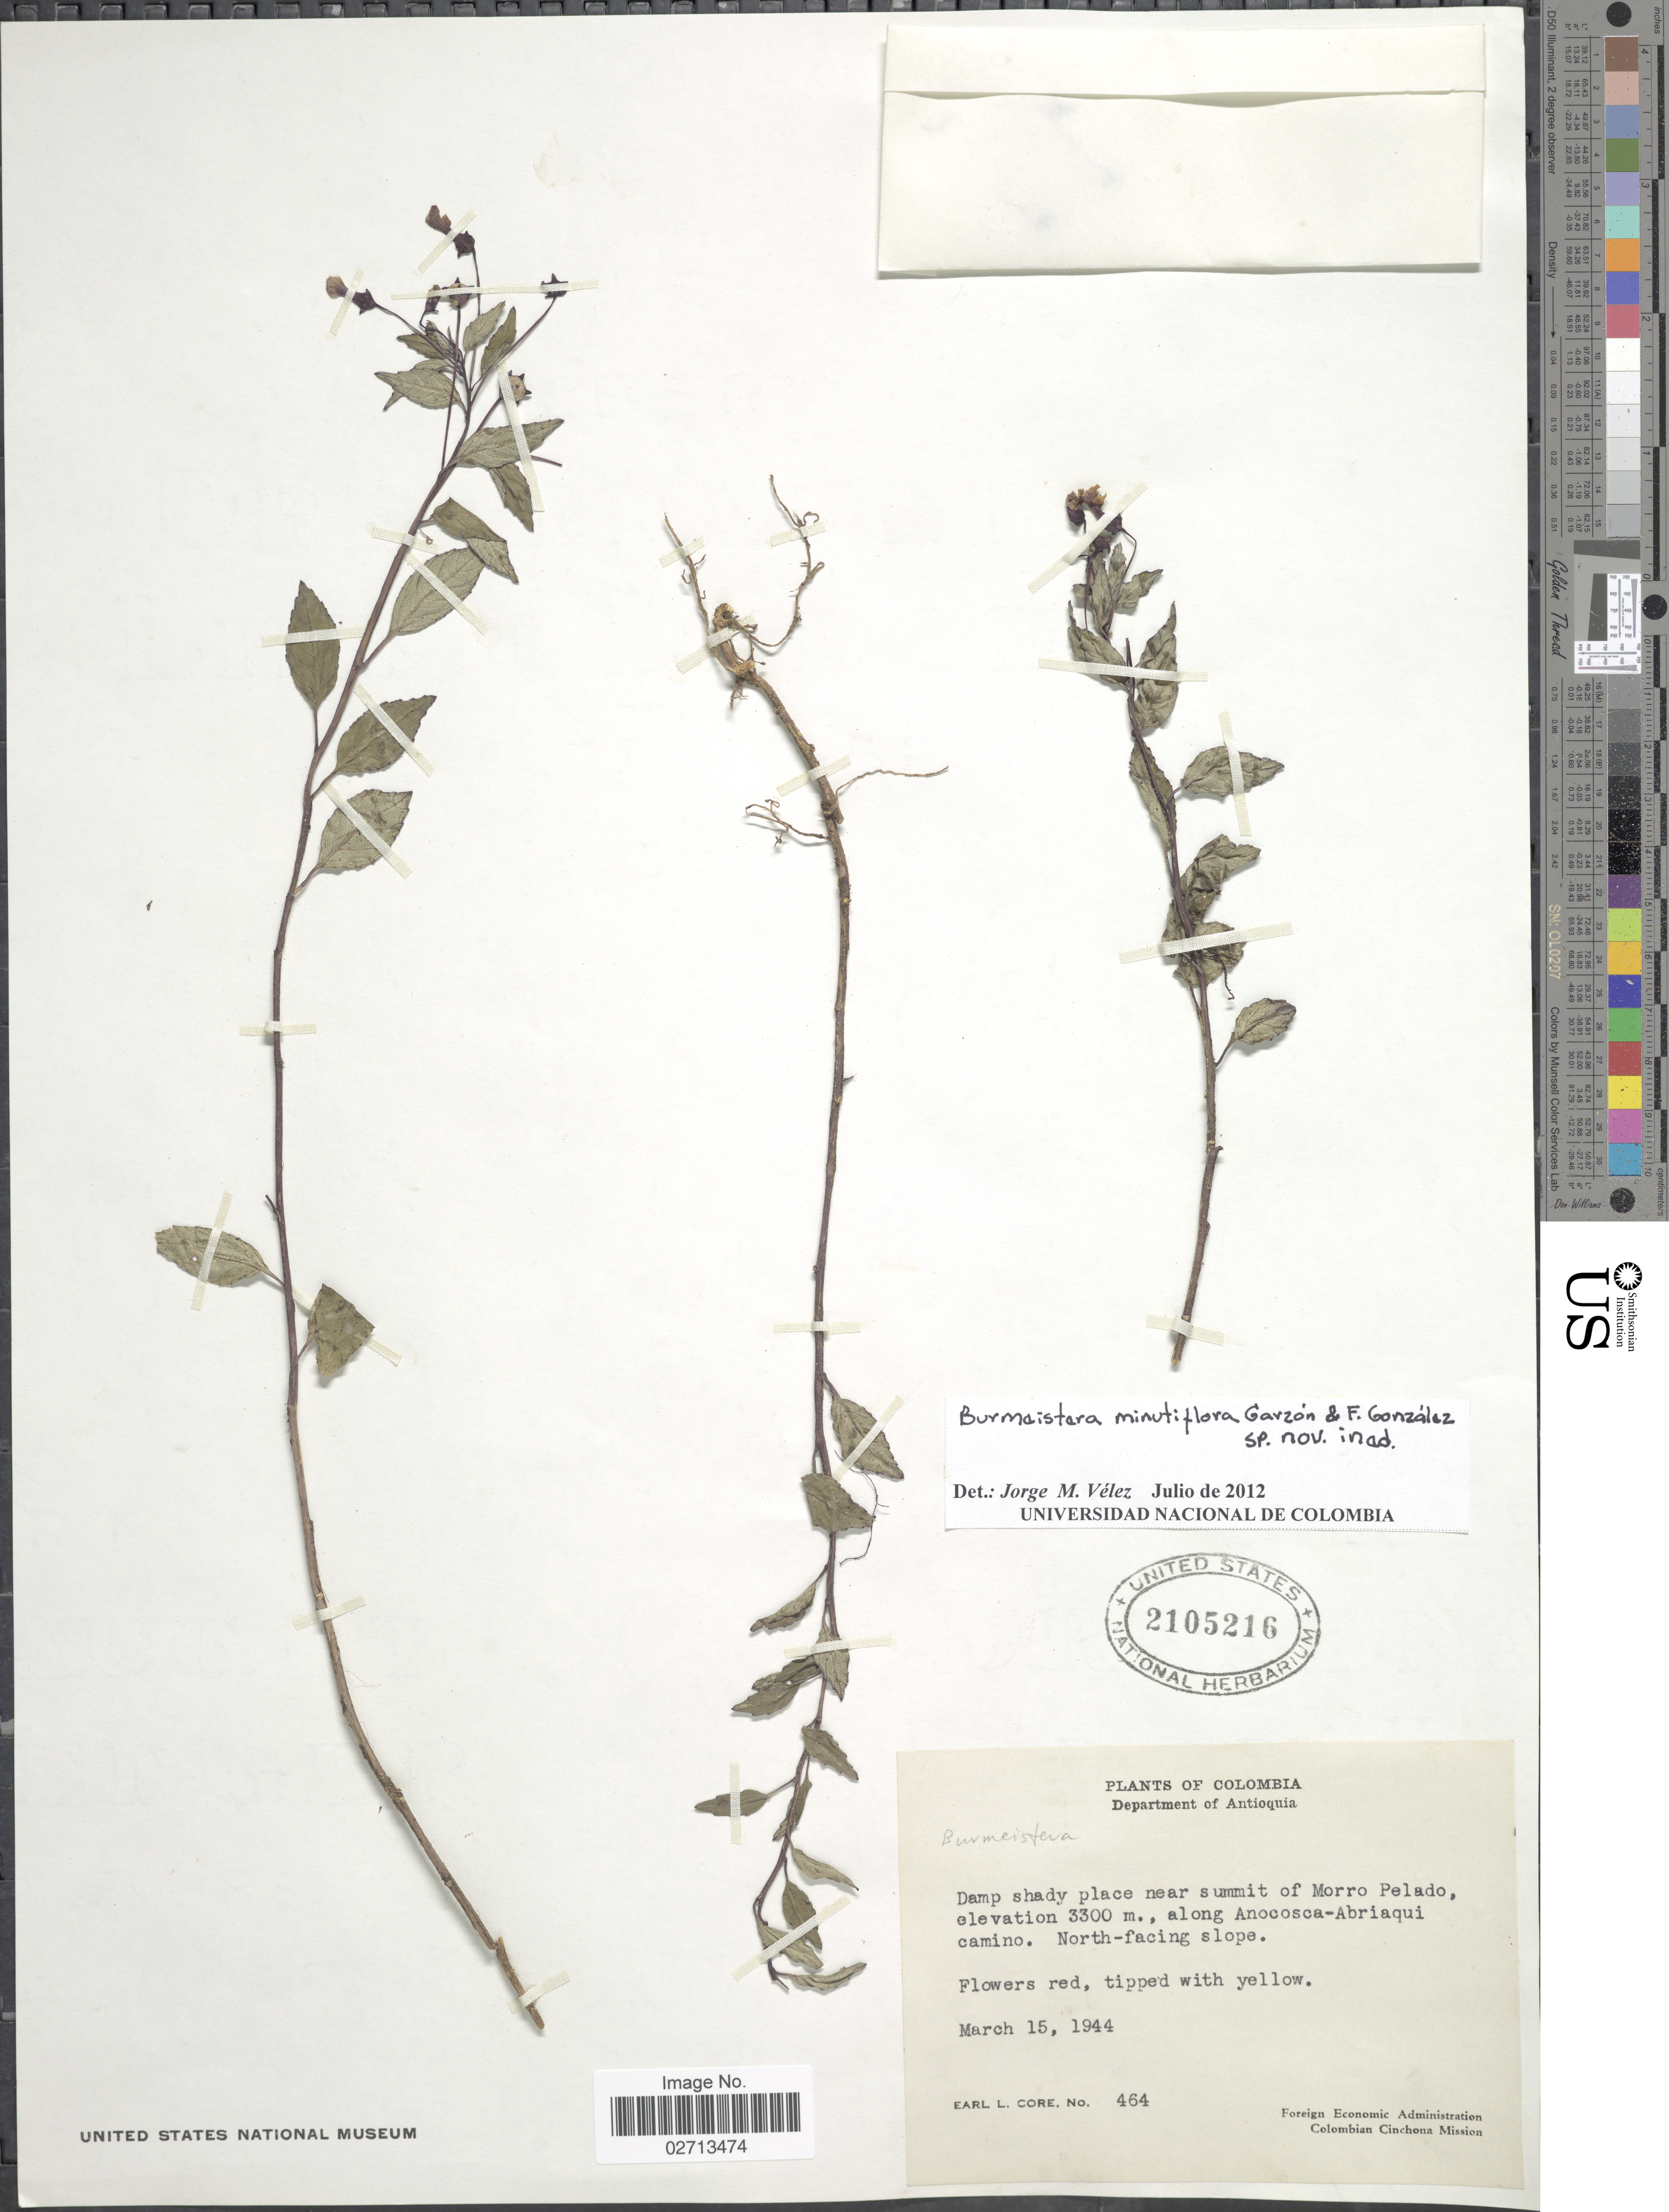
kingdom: Plantae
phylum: Tracheophyta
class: Magnoliopsida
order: Asterales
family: Campanulaceae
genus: Burmeistera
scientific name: Burmeistera sp.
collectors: E. L. Core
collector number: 464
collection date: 1944-03-15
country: Colombia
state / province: Antioquia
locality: Department of Antioquia. Damp shady place near summit of Morro Pelado, along Anocosca-Abriaqui camino.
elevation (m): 3300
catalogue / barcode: US 2105216